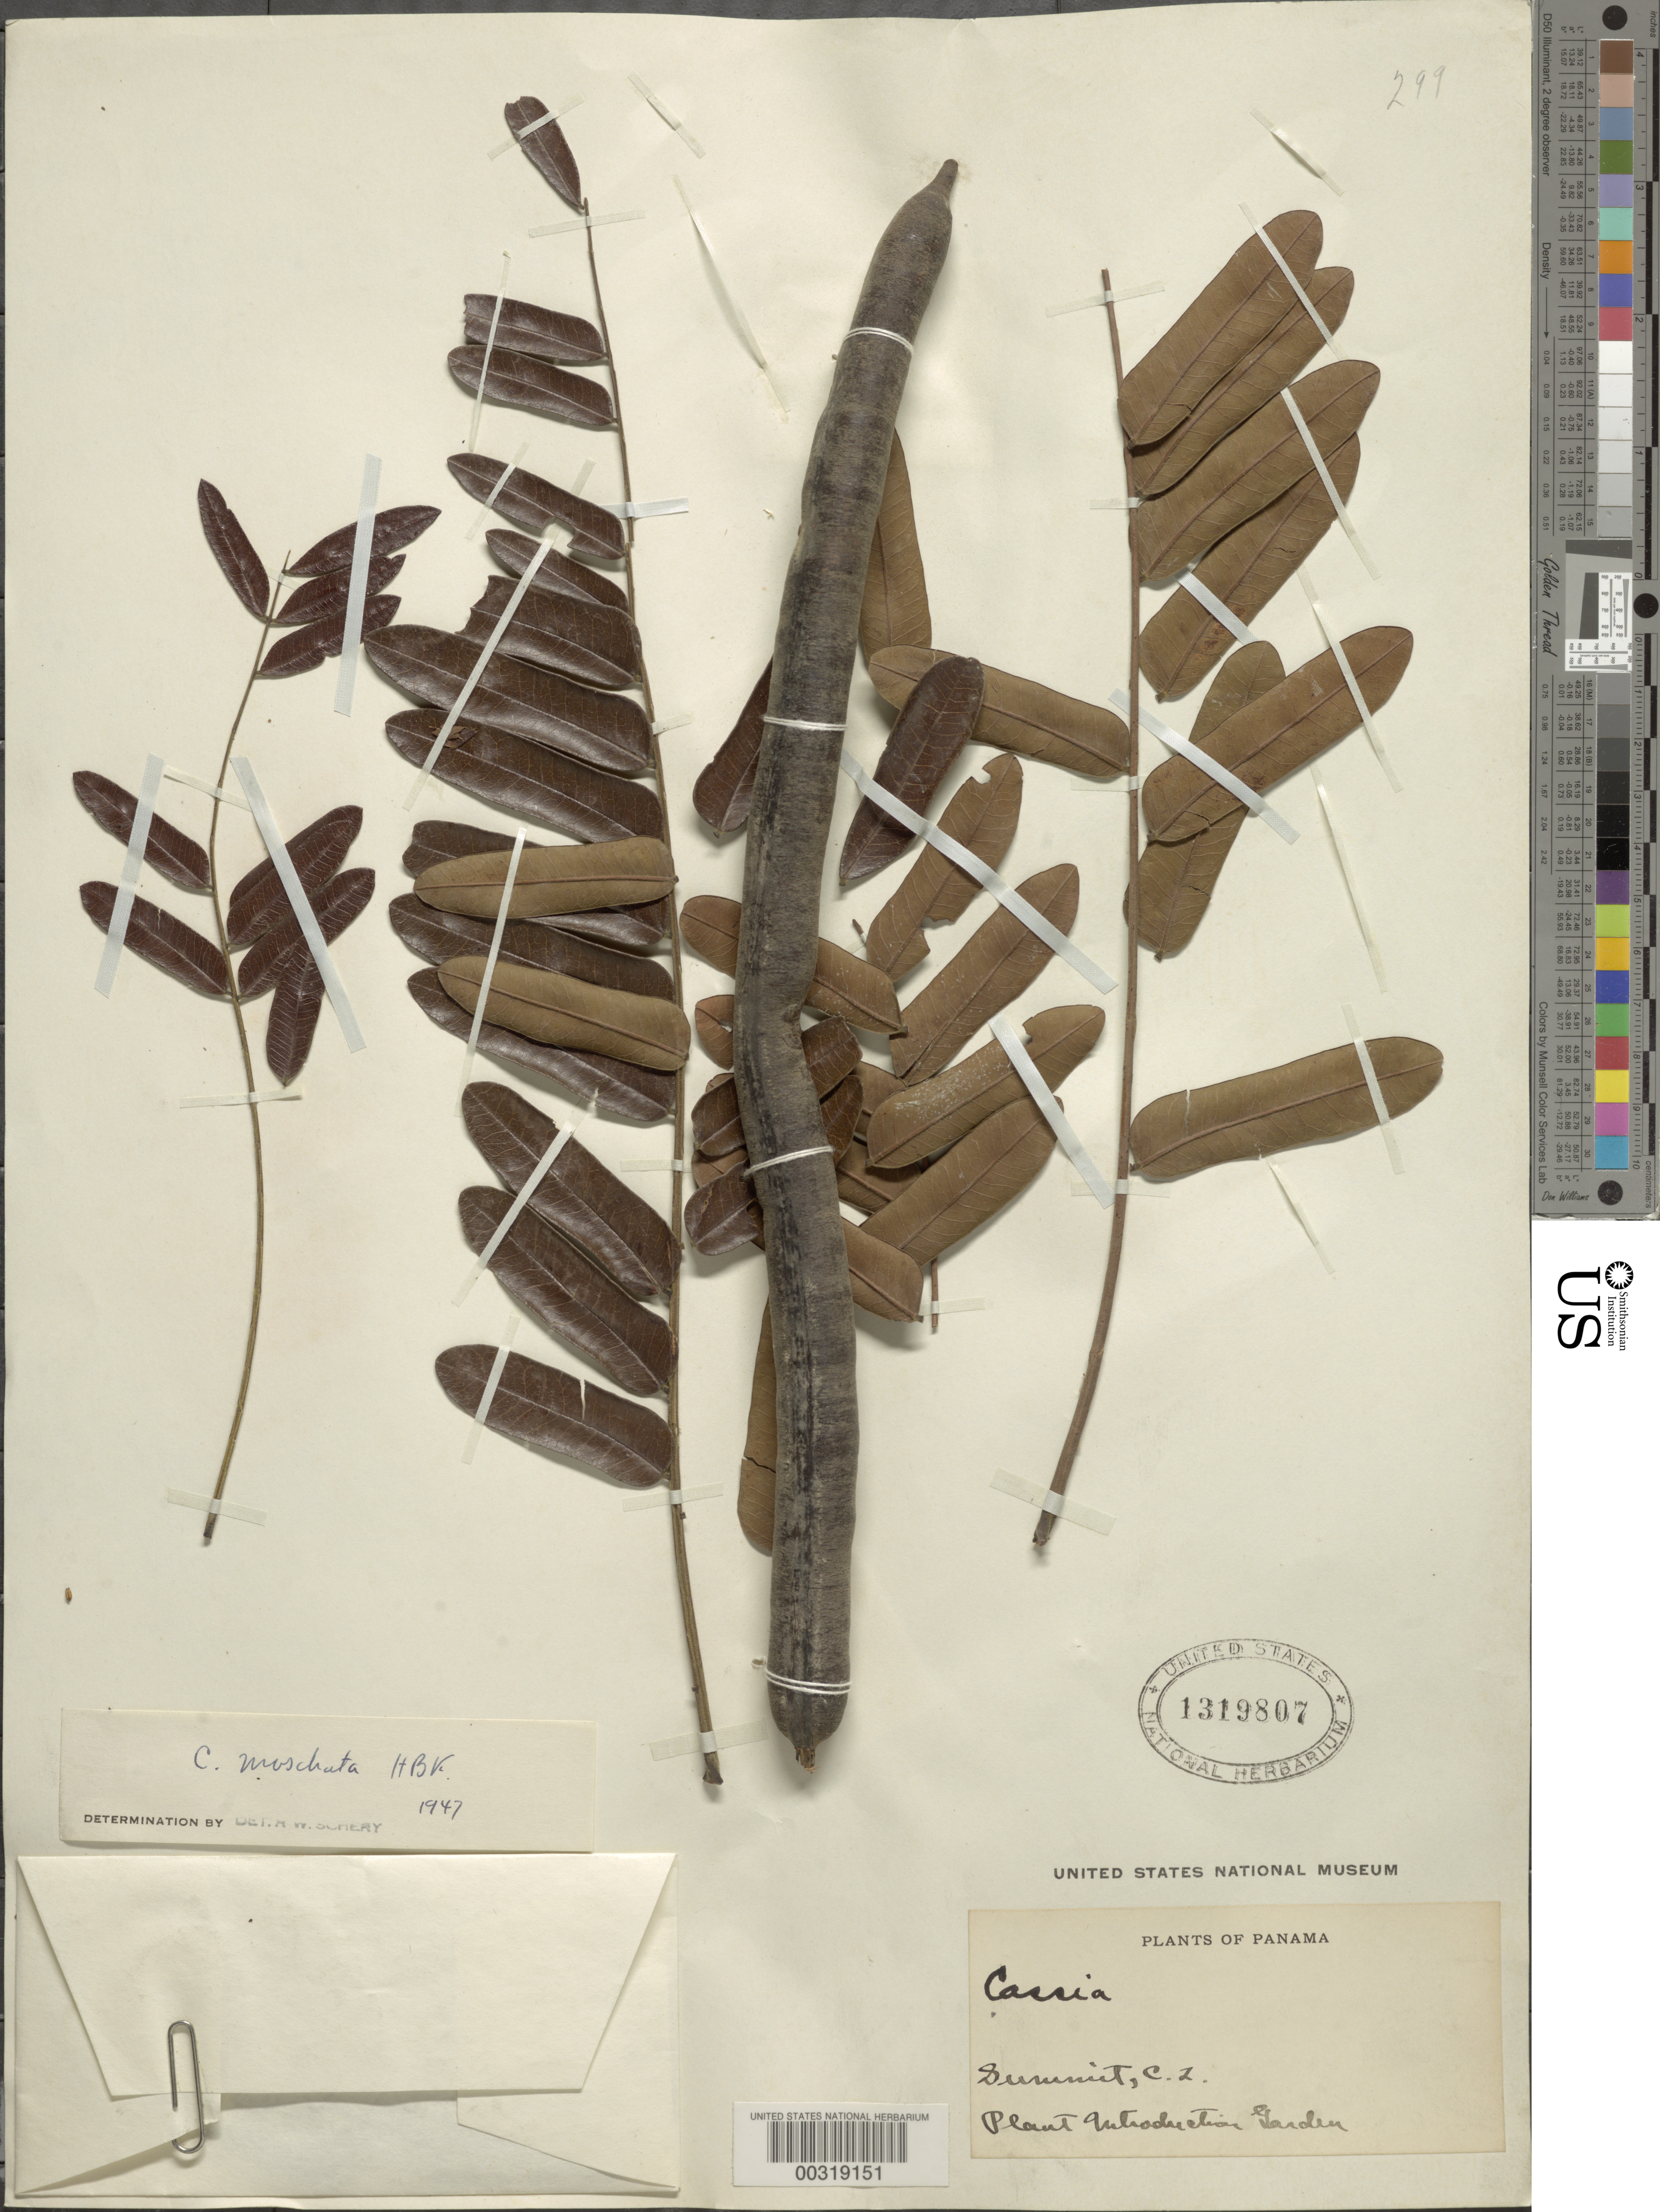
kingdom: Plantae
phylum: Tracheophyta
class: Magnoliopsida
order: Fabales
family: Fabaceae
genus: Cassia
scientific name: Cassia moschata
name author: Kunth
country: Panama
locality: Plant introduction Garden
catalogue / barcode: US 1319807